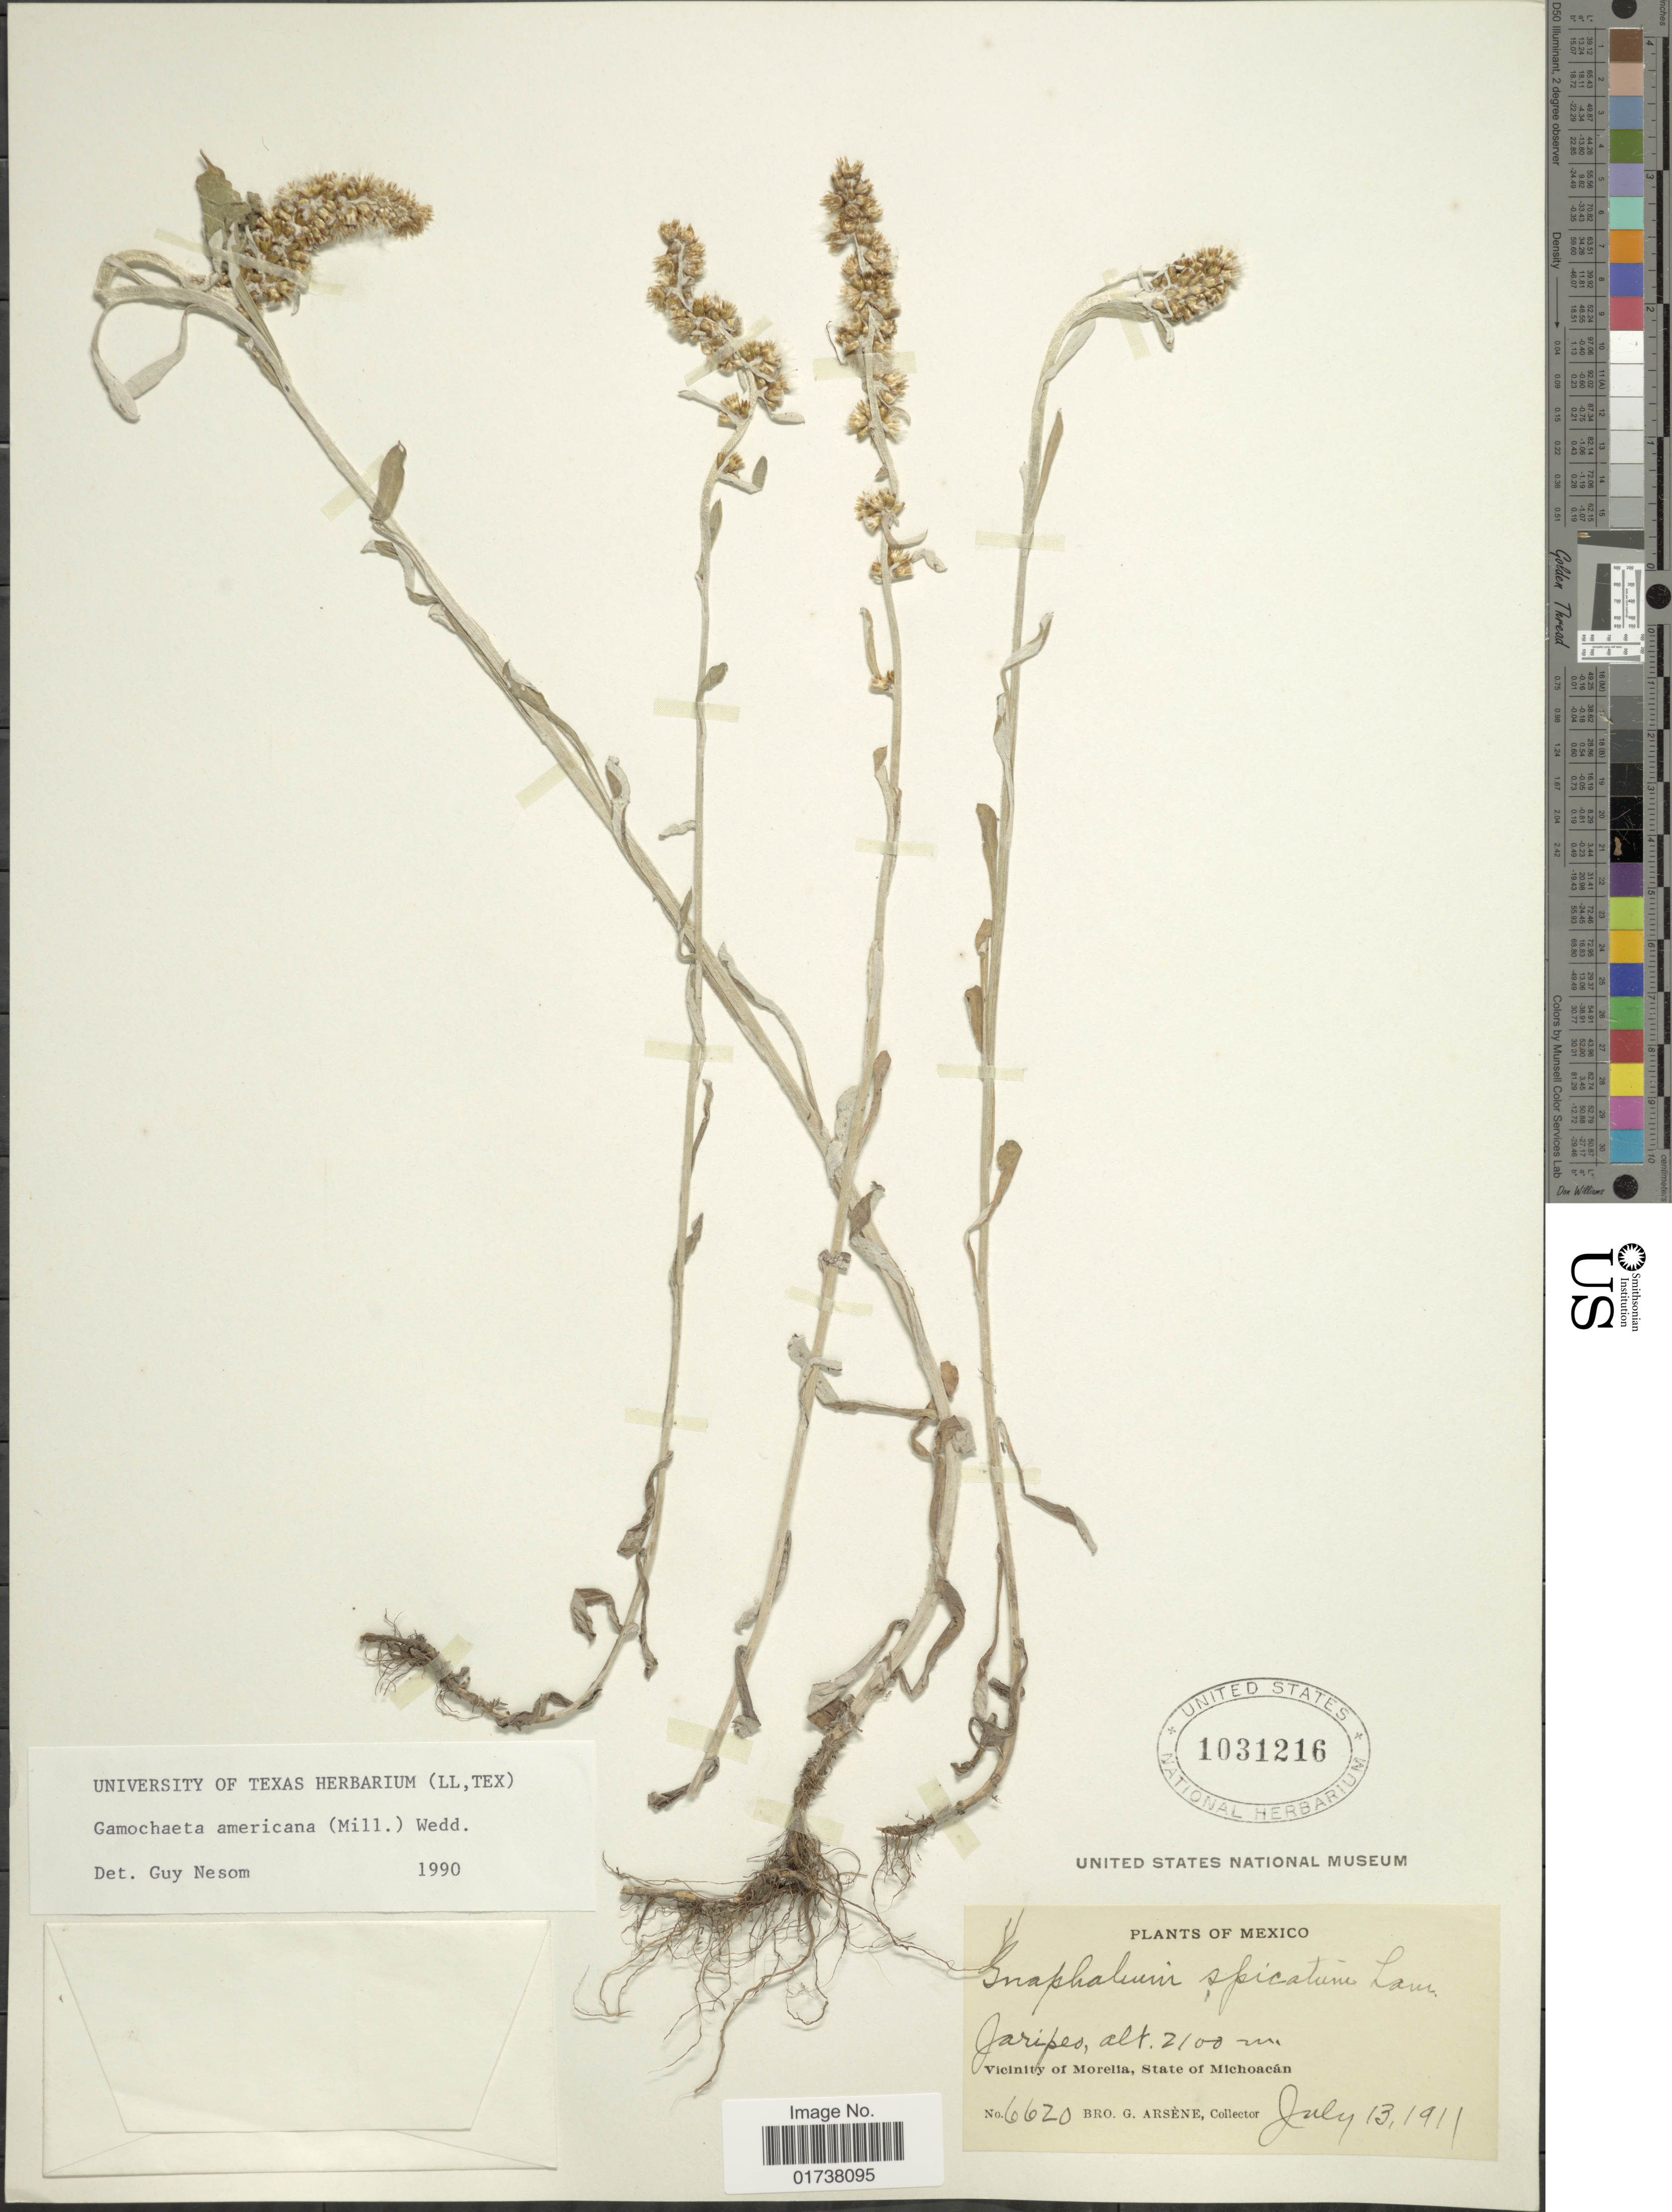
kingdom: Plantae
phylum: Tracheophyta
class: Magnoliopsida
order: Asterales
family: Asteraceae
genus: Gamochaeta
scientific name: Gamochaeta americana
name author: (Mill.) Wedd.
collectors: Bro. G. Arsène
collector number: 6620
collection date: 1911-07-13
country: Mexico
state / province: Michoacán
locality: Jaripeo, Vicinity of Morelia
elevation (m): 2100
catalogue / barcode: US 1031216